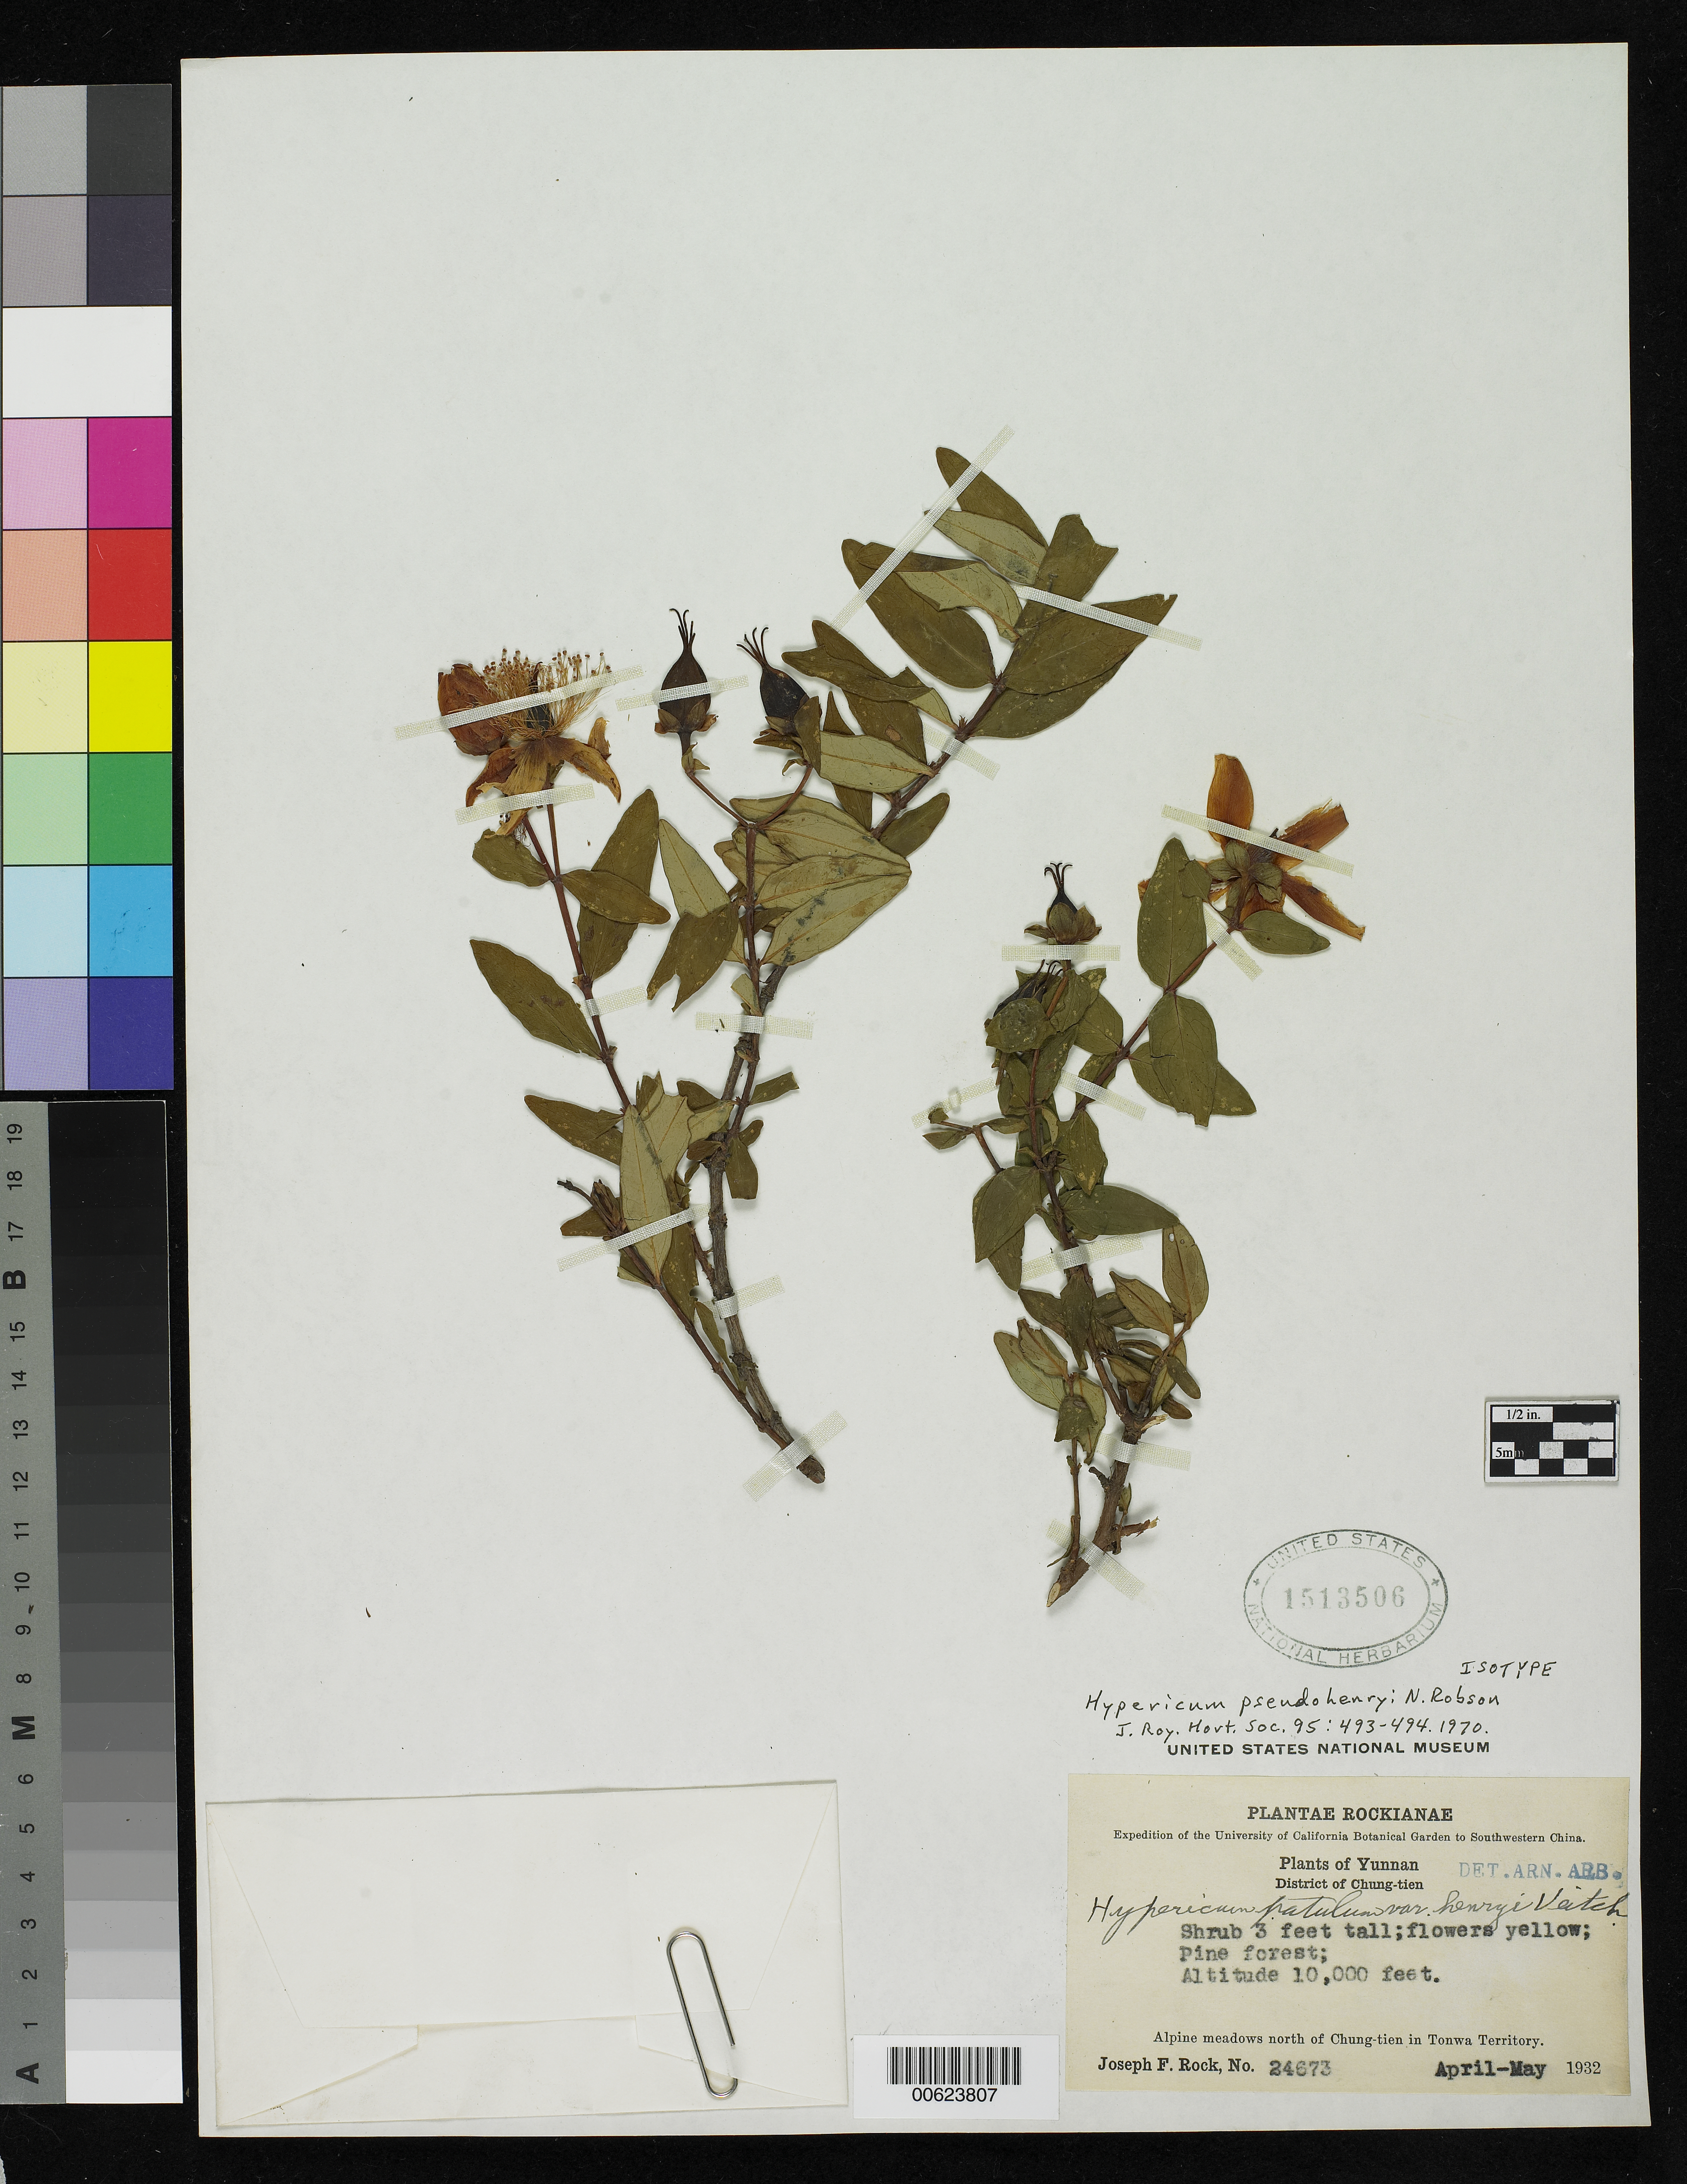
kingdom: Plantae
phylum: Tracheophyta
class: Magnoliopsida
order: Malpighiales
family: Hypericaceae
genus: Hypericum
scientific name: Hypericum pseudohenryi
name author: N. Robson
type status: Isotype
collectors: J. F. Rock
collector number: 24673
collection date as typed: Apr 1932 to -- May 1932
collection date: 1932-04/1932-05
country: China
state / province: Yunnan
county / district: Chung-Tien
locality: N of Chung-Tienin Tonwa Territory.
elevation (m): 3048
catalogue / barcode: US 1513506